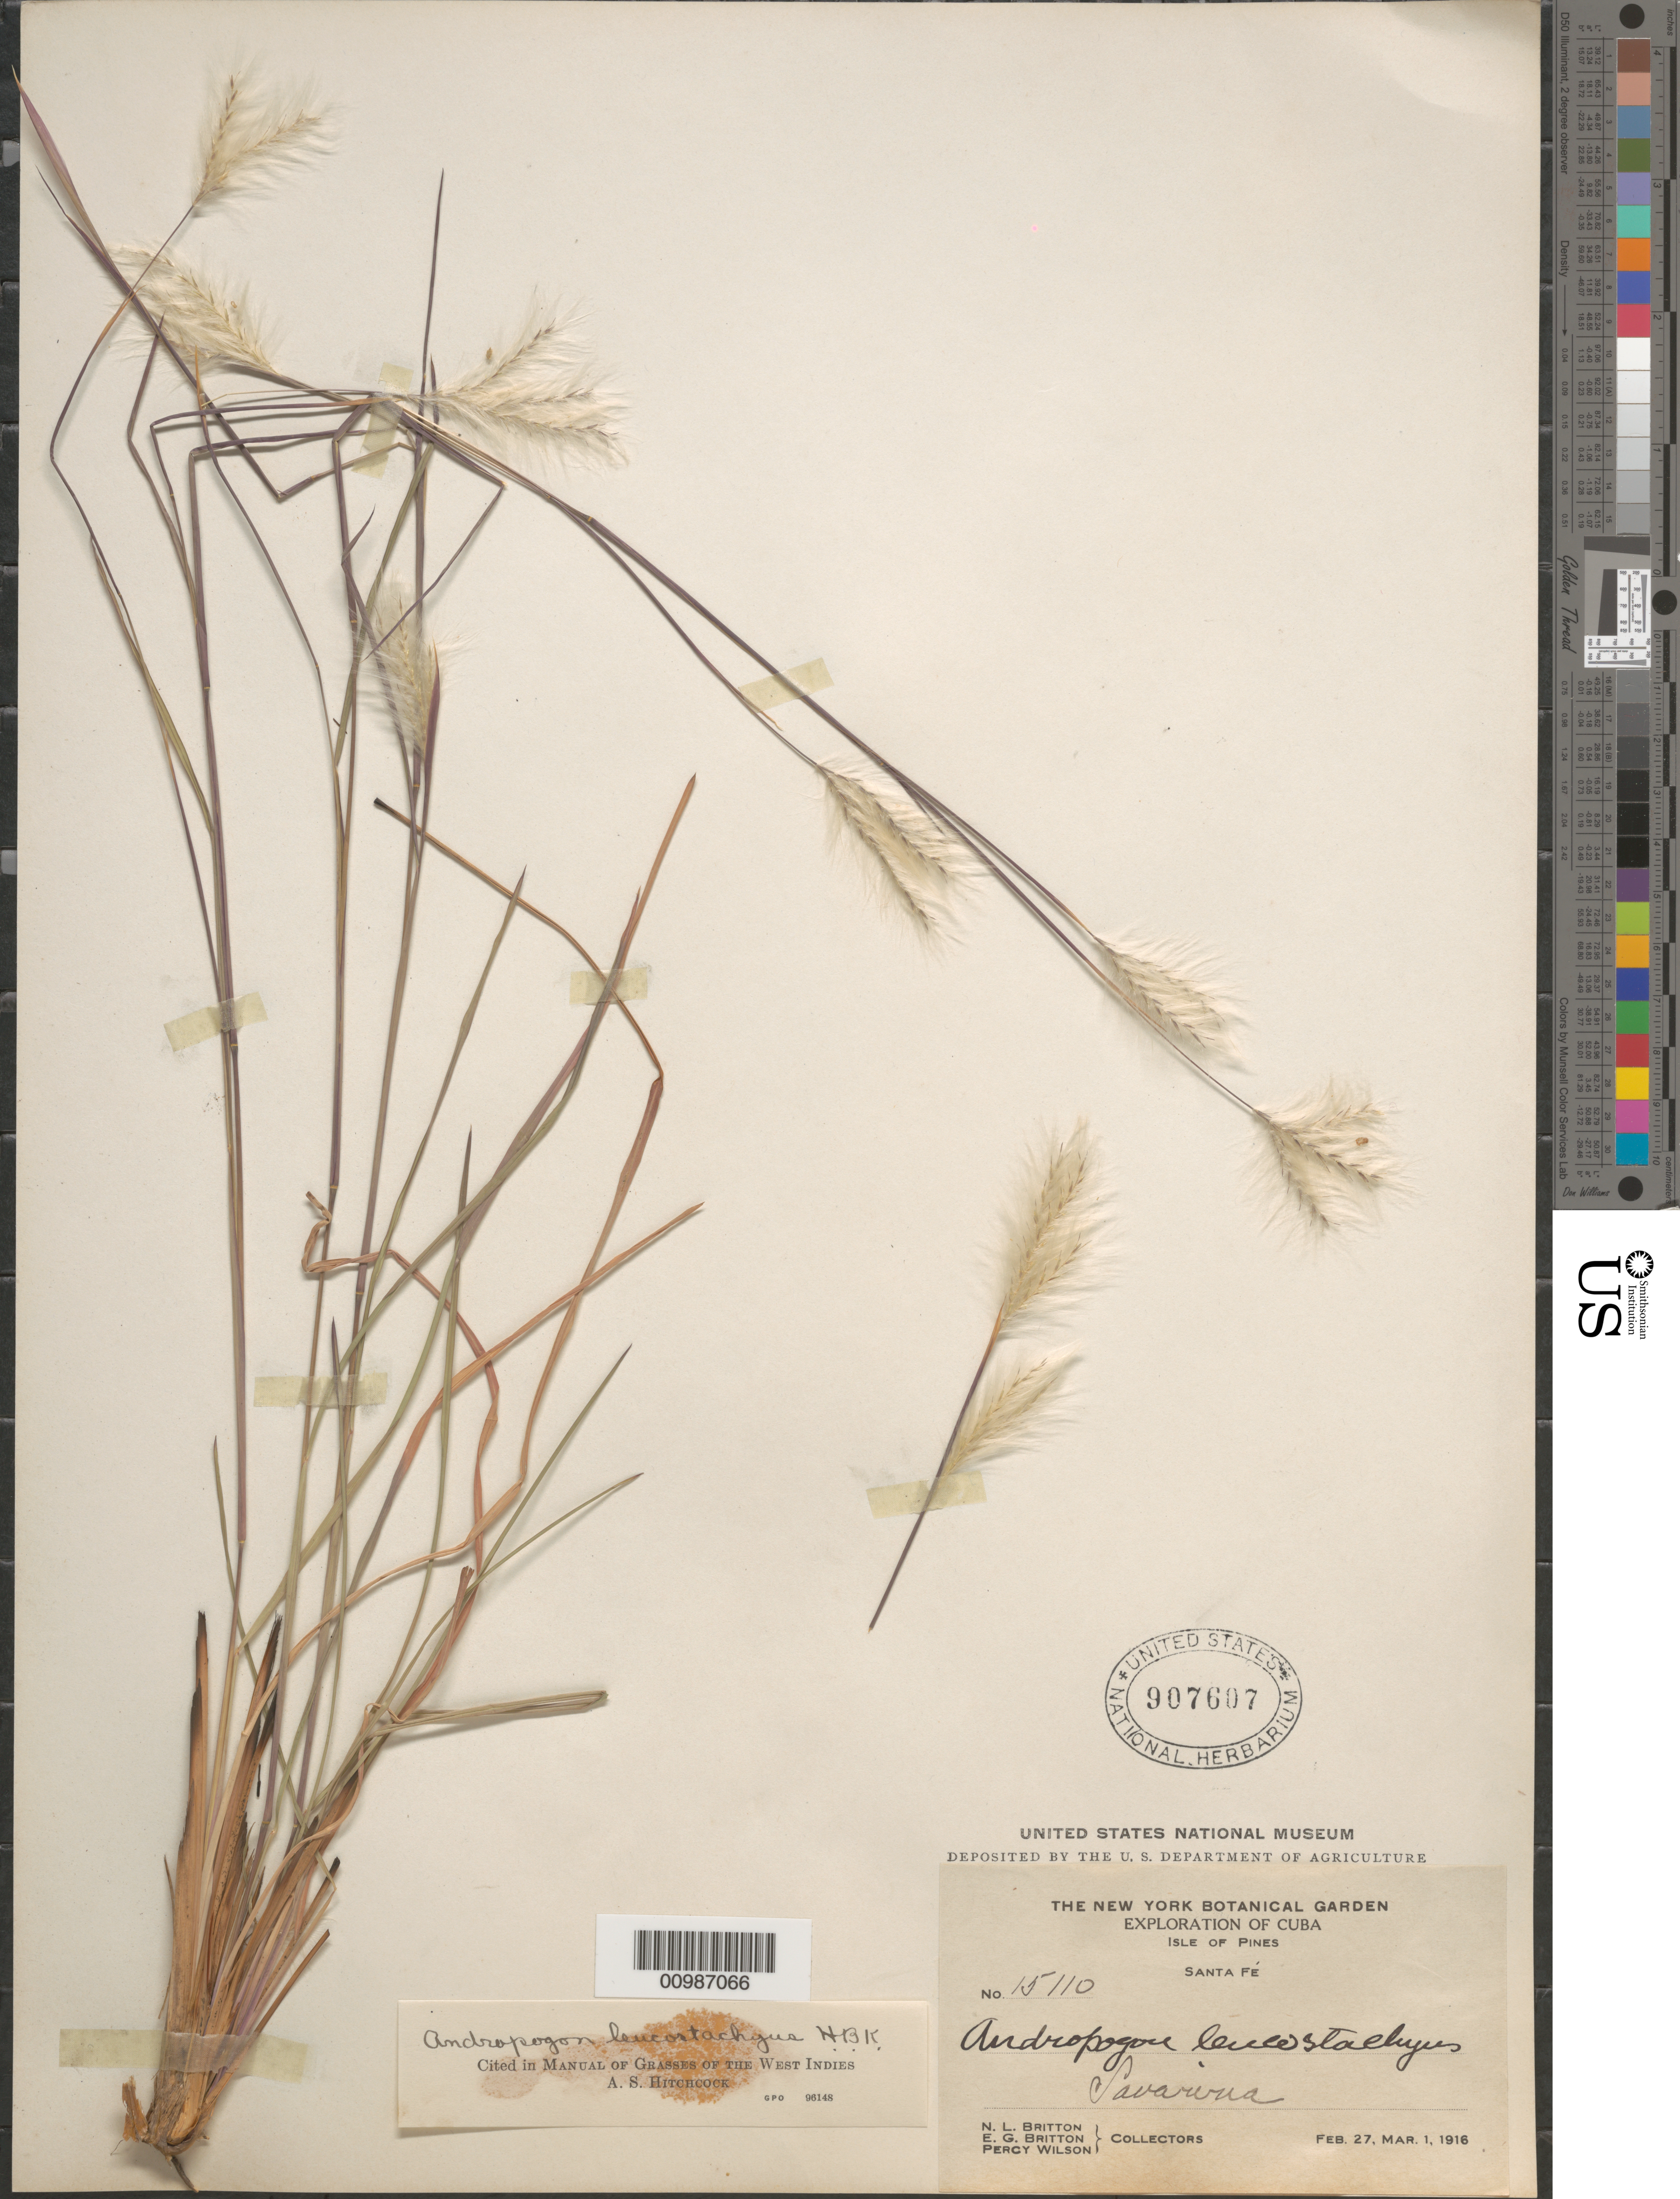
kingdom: Plantae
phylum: Tracheophyta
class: Liliopsida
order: Poales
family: Poaceae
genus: Andropogon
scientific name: Andropogon leucostachyus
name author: Kunth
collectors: N. Britton, E. G. Britton & P. Wilson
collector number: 15110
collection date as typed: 27 Feb 1916 and01 Mar 1916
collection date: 1916-02-27,1916-03-01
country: Cuba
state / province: Isla de la Juventud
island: Isla de la Juventud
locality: [Isle of Pines], Santa Fe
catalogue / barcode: US 907607